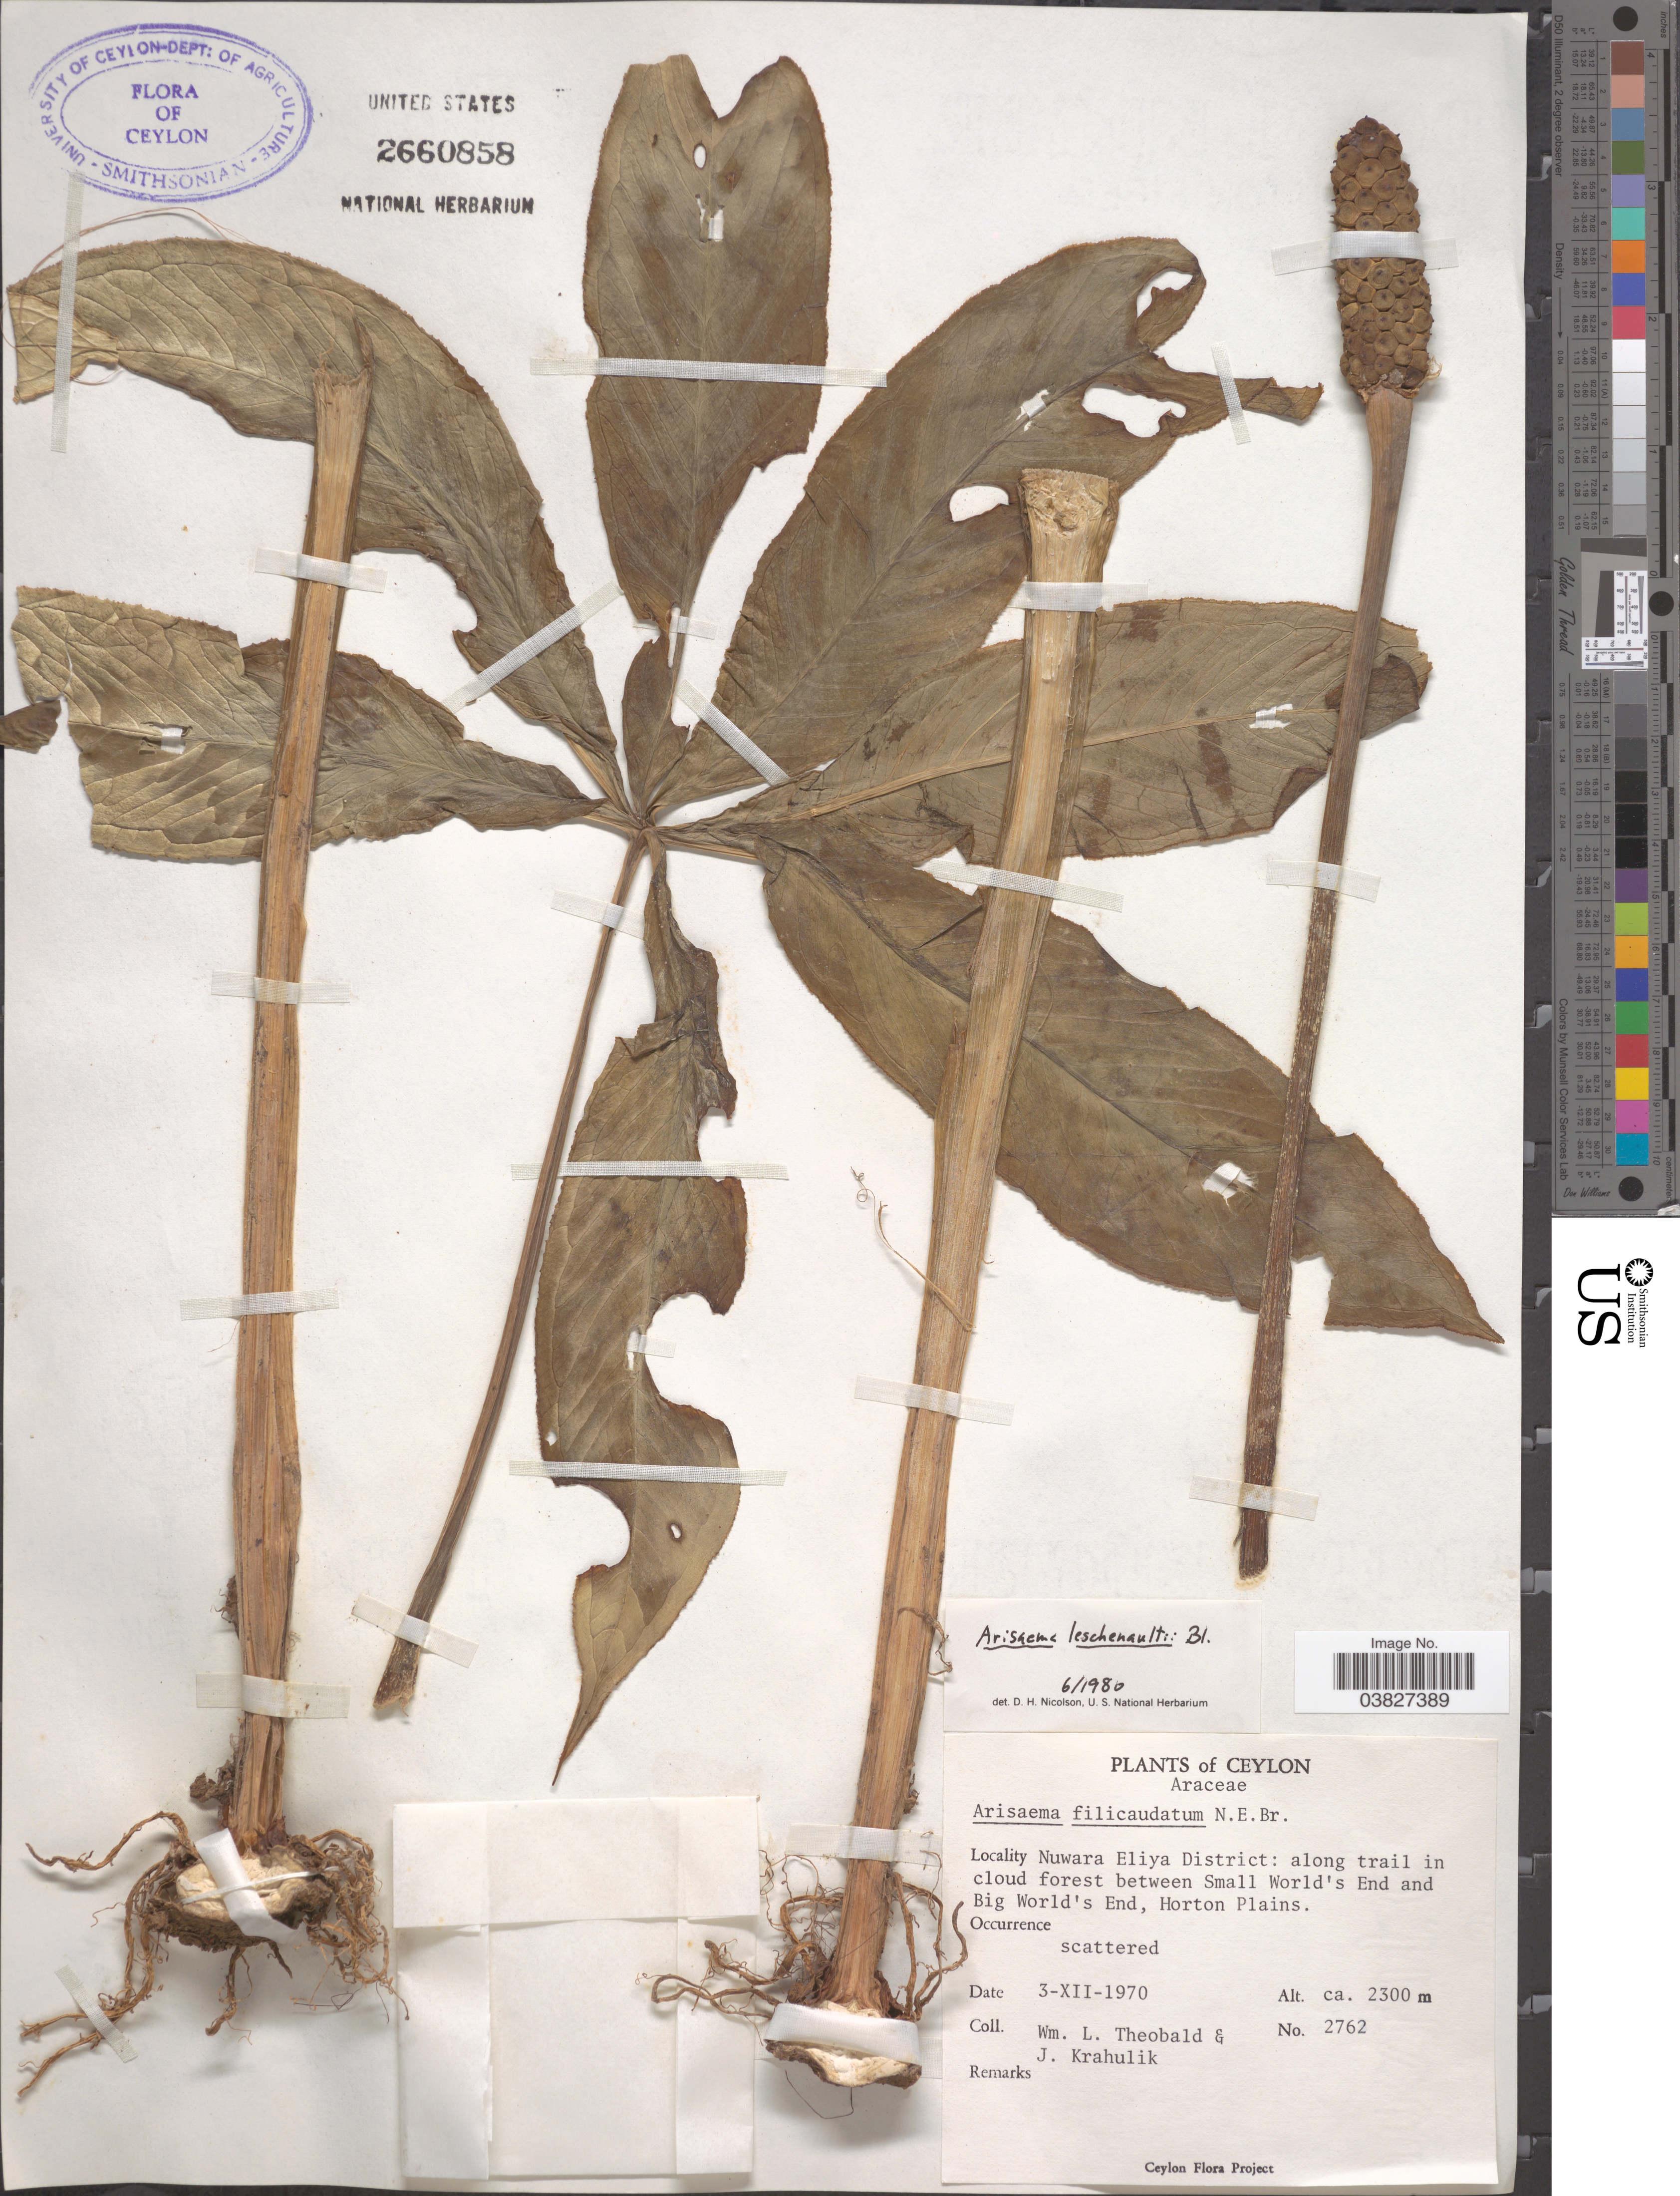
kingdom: Plantae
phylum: Tracheophyta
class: Liliopsida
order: Alismatales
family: Araceae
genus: Arisaema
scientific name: Arisaema leschenaultii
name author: Blume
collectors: W. L. Theobald & J. Krahulik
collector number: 2762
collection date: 1970-12-03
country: Sri Lanka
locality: Ceylon. Nuwara Eliya District: along trail in cloud forest between Small World's End and Big World's End, Horton Plains.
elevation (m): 2300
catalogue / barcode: US 2660858